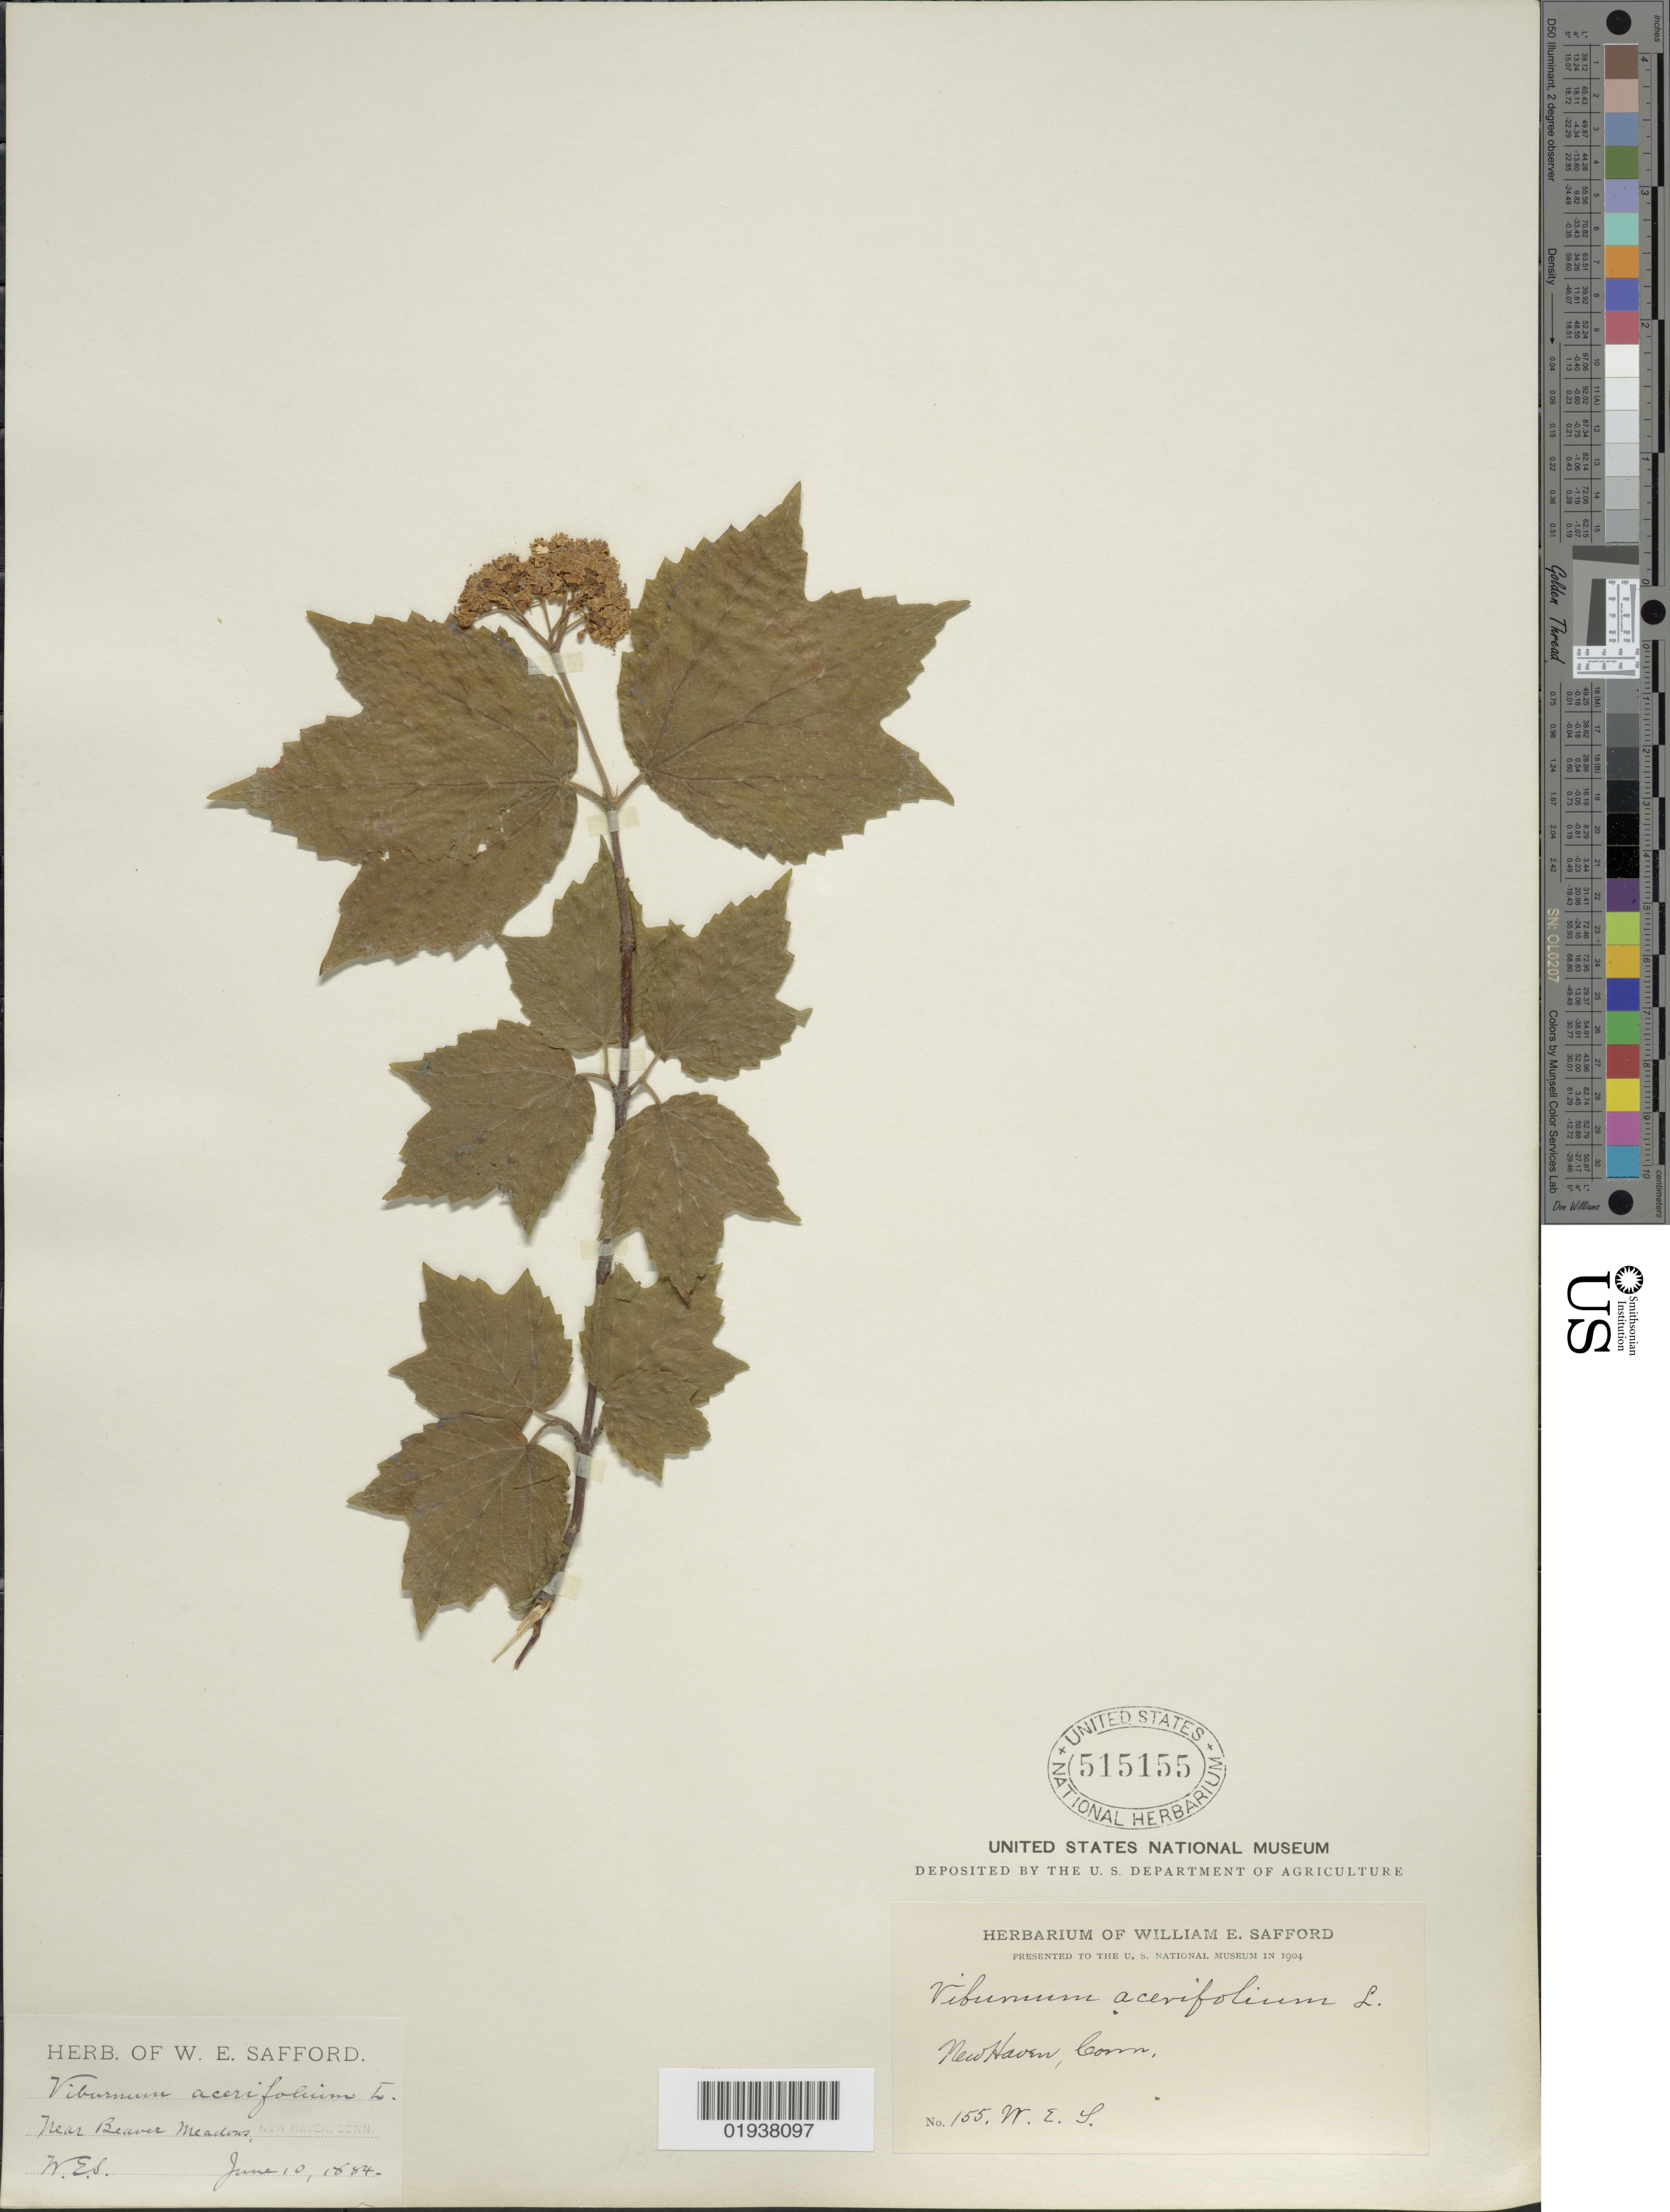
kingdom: Plantae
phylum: Tracheophyta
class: Magnoliopsida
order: Dipsacales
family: Viburnaceae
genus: Viburnum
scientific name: Viburnum acerifolium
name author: L.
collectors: W. E. Safford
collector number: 155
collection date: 1884-06-10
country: United States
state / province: Connecticut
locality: Near Beaver Meadows. New Haven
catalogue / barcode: US 515155